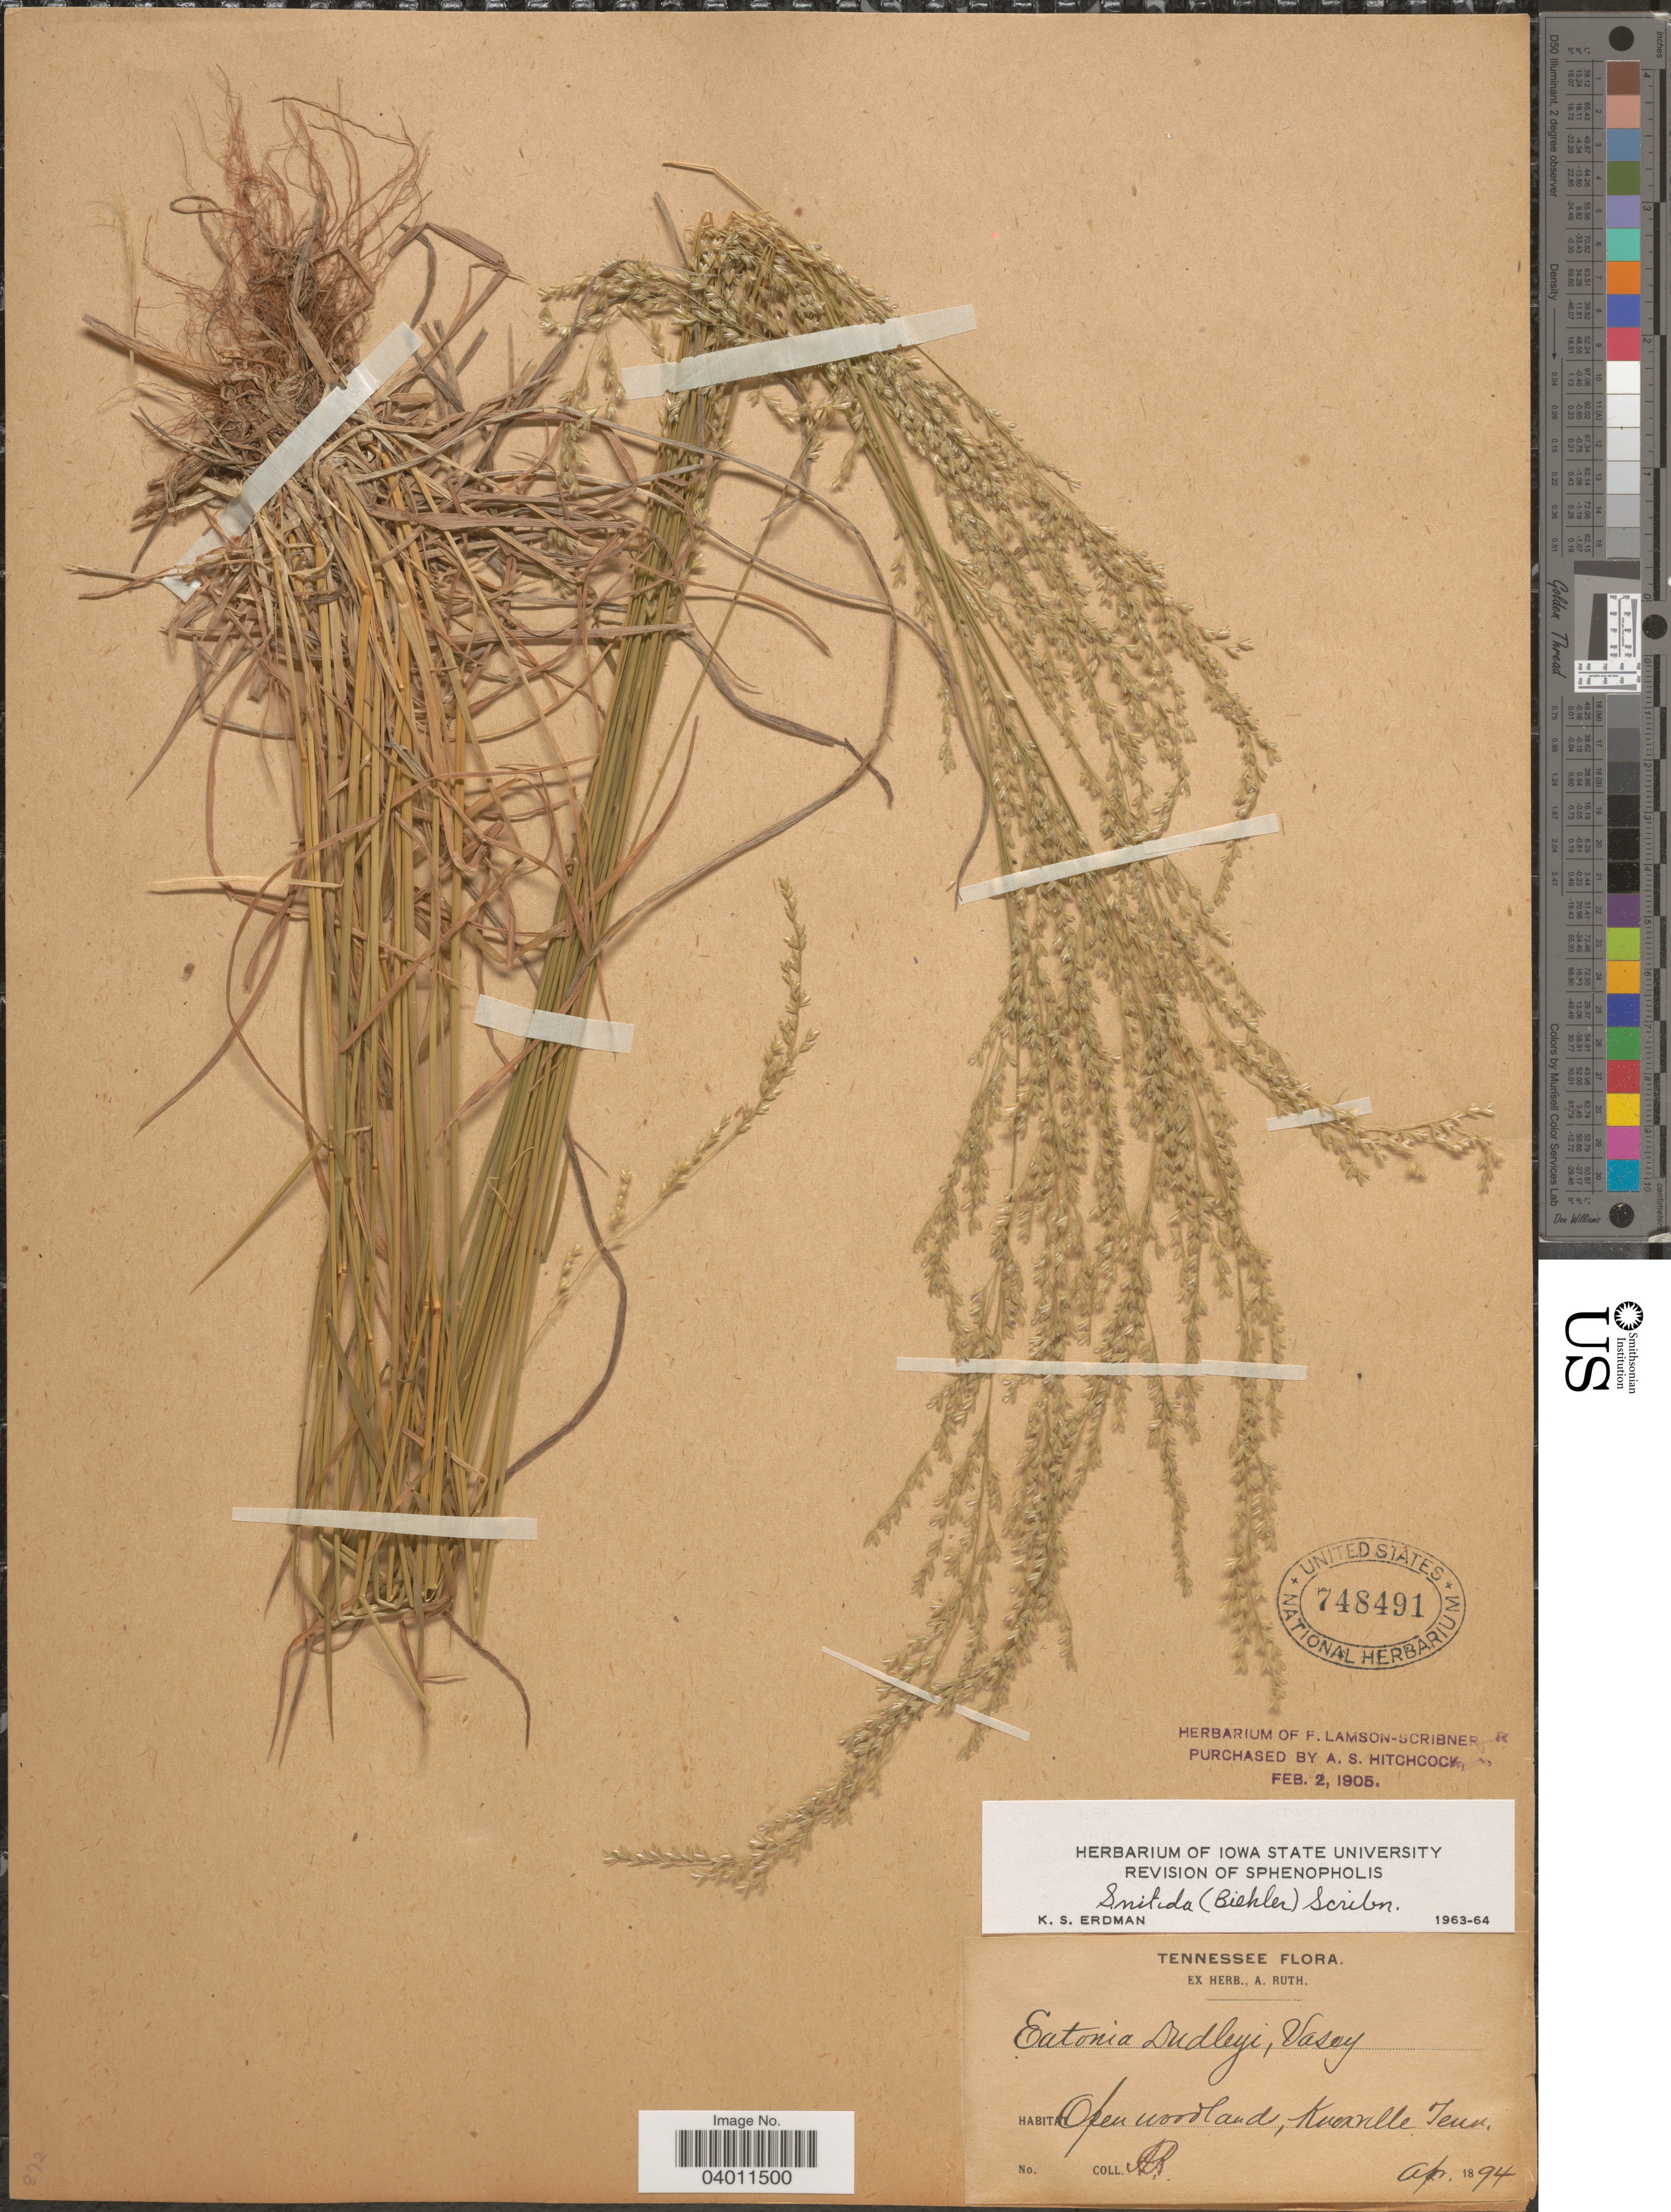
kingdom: Plantae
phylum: Tracheophyta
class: Liliopsida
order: Poales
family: Poaceae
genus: Sphenopholis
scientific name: Sphenopholis nitida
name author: (Biehler) Scribn.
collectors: A. Ruth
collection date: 1894-04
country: United States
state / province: Tennessee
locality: Open woodland, Knoxville.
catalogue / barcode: US 748491